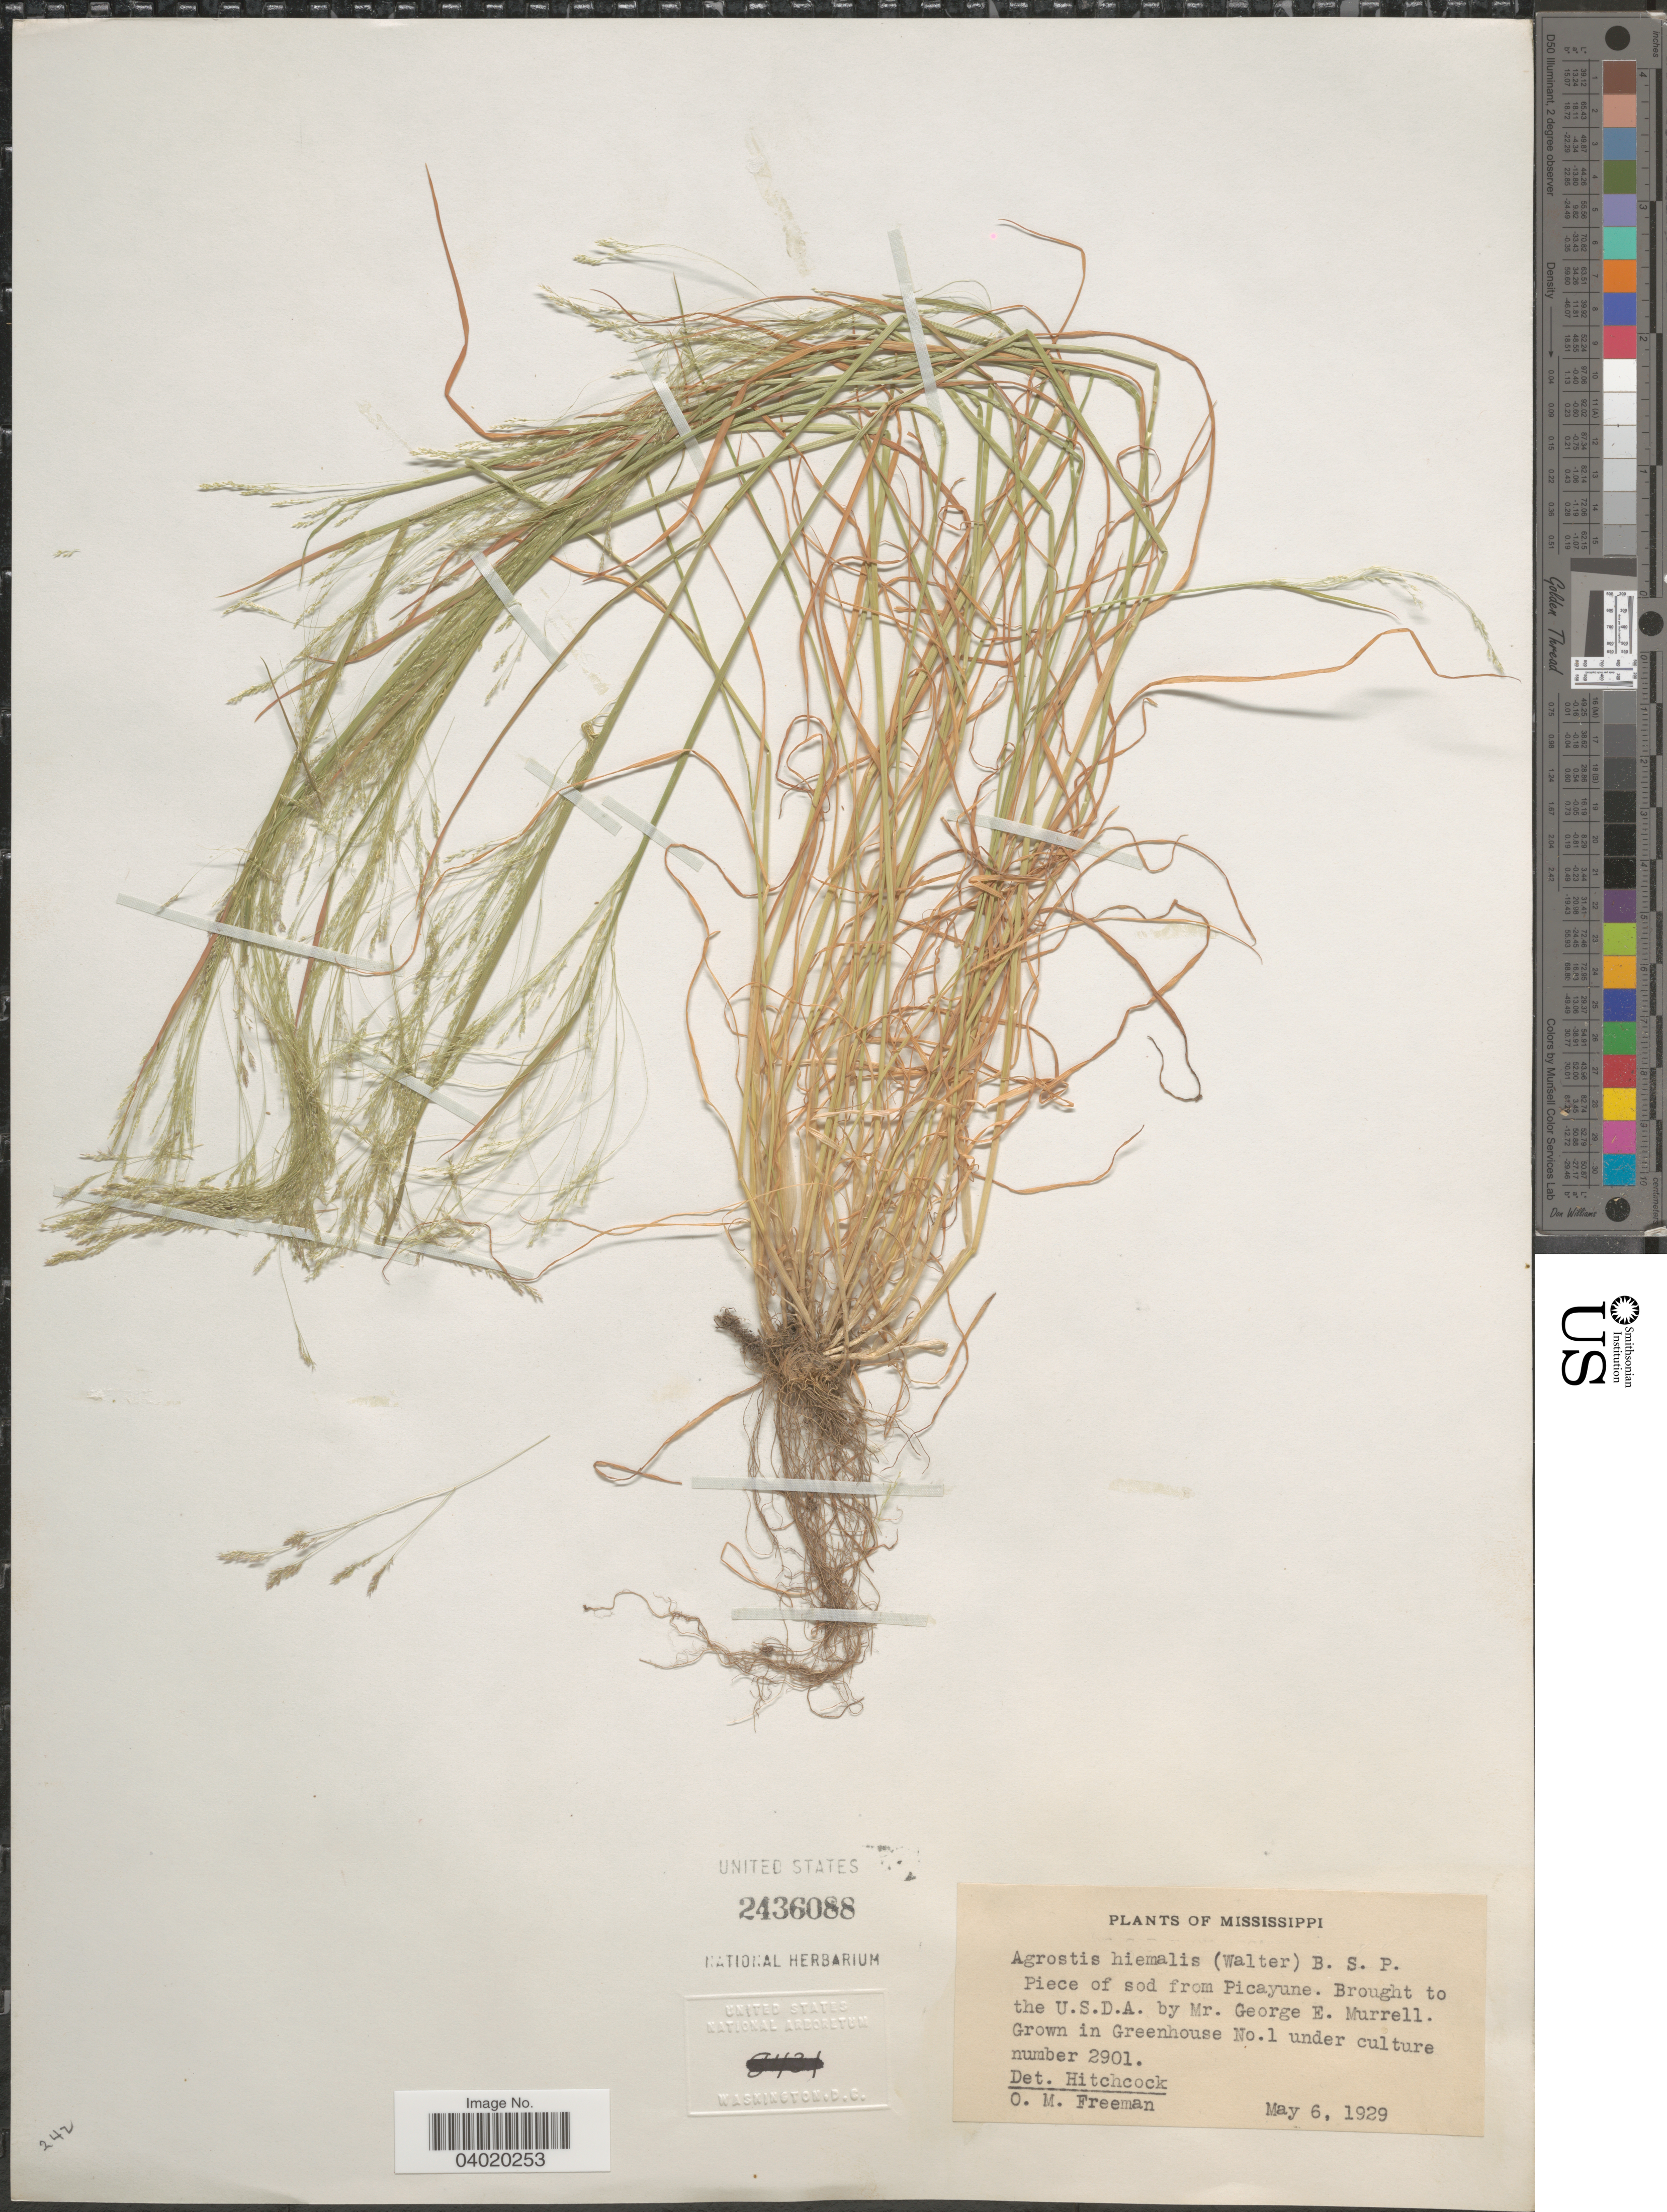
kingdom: Plantae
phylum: Tracheophyta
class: Liliopsida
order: Poales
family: Poaceae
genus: Agrostis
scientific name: Agrostis hyemalis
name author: (Walter) Britton et al.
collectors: O. Freeman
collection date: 1929-05-06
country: United States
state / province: Mississippi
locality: In Greenhouse No. 1 under culture number 2901.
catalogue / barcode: US 2436088